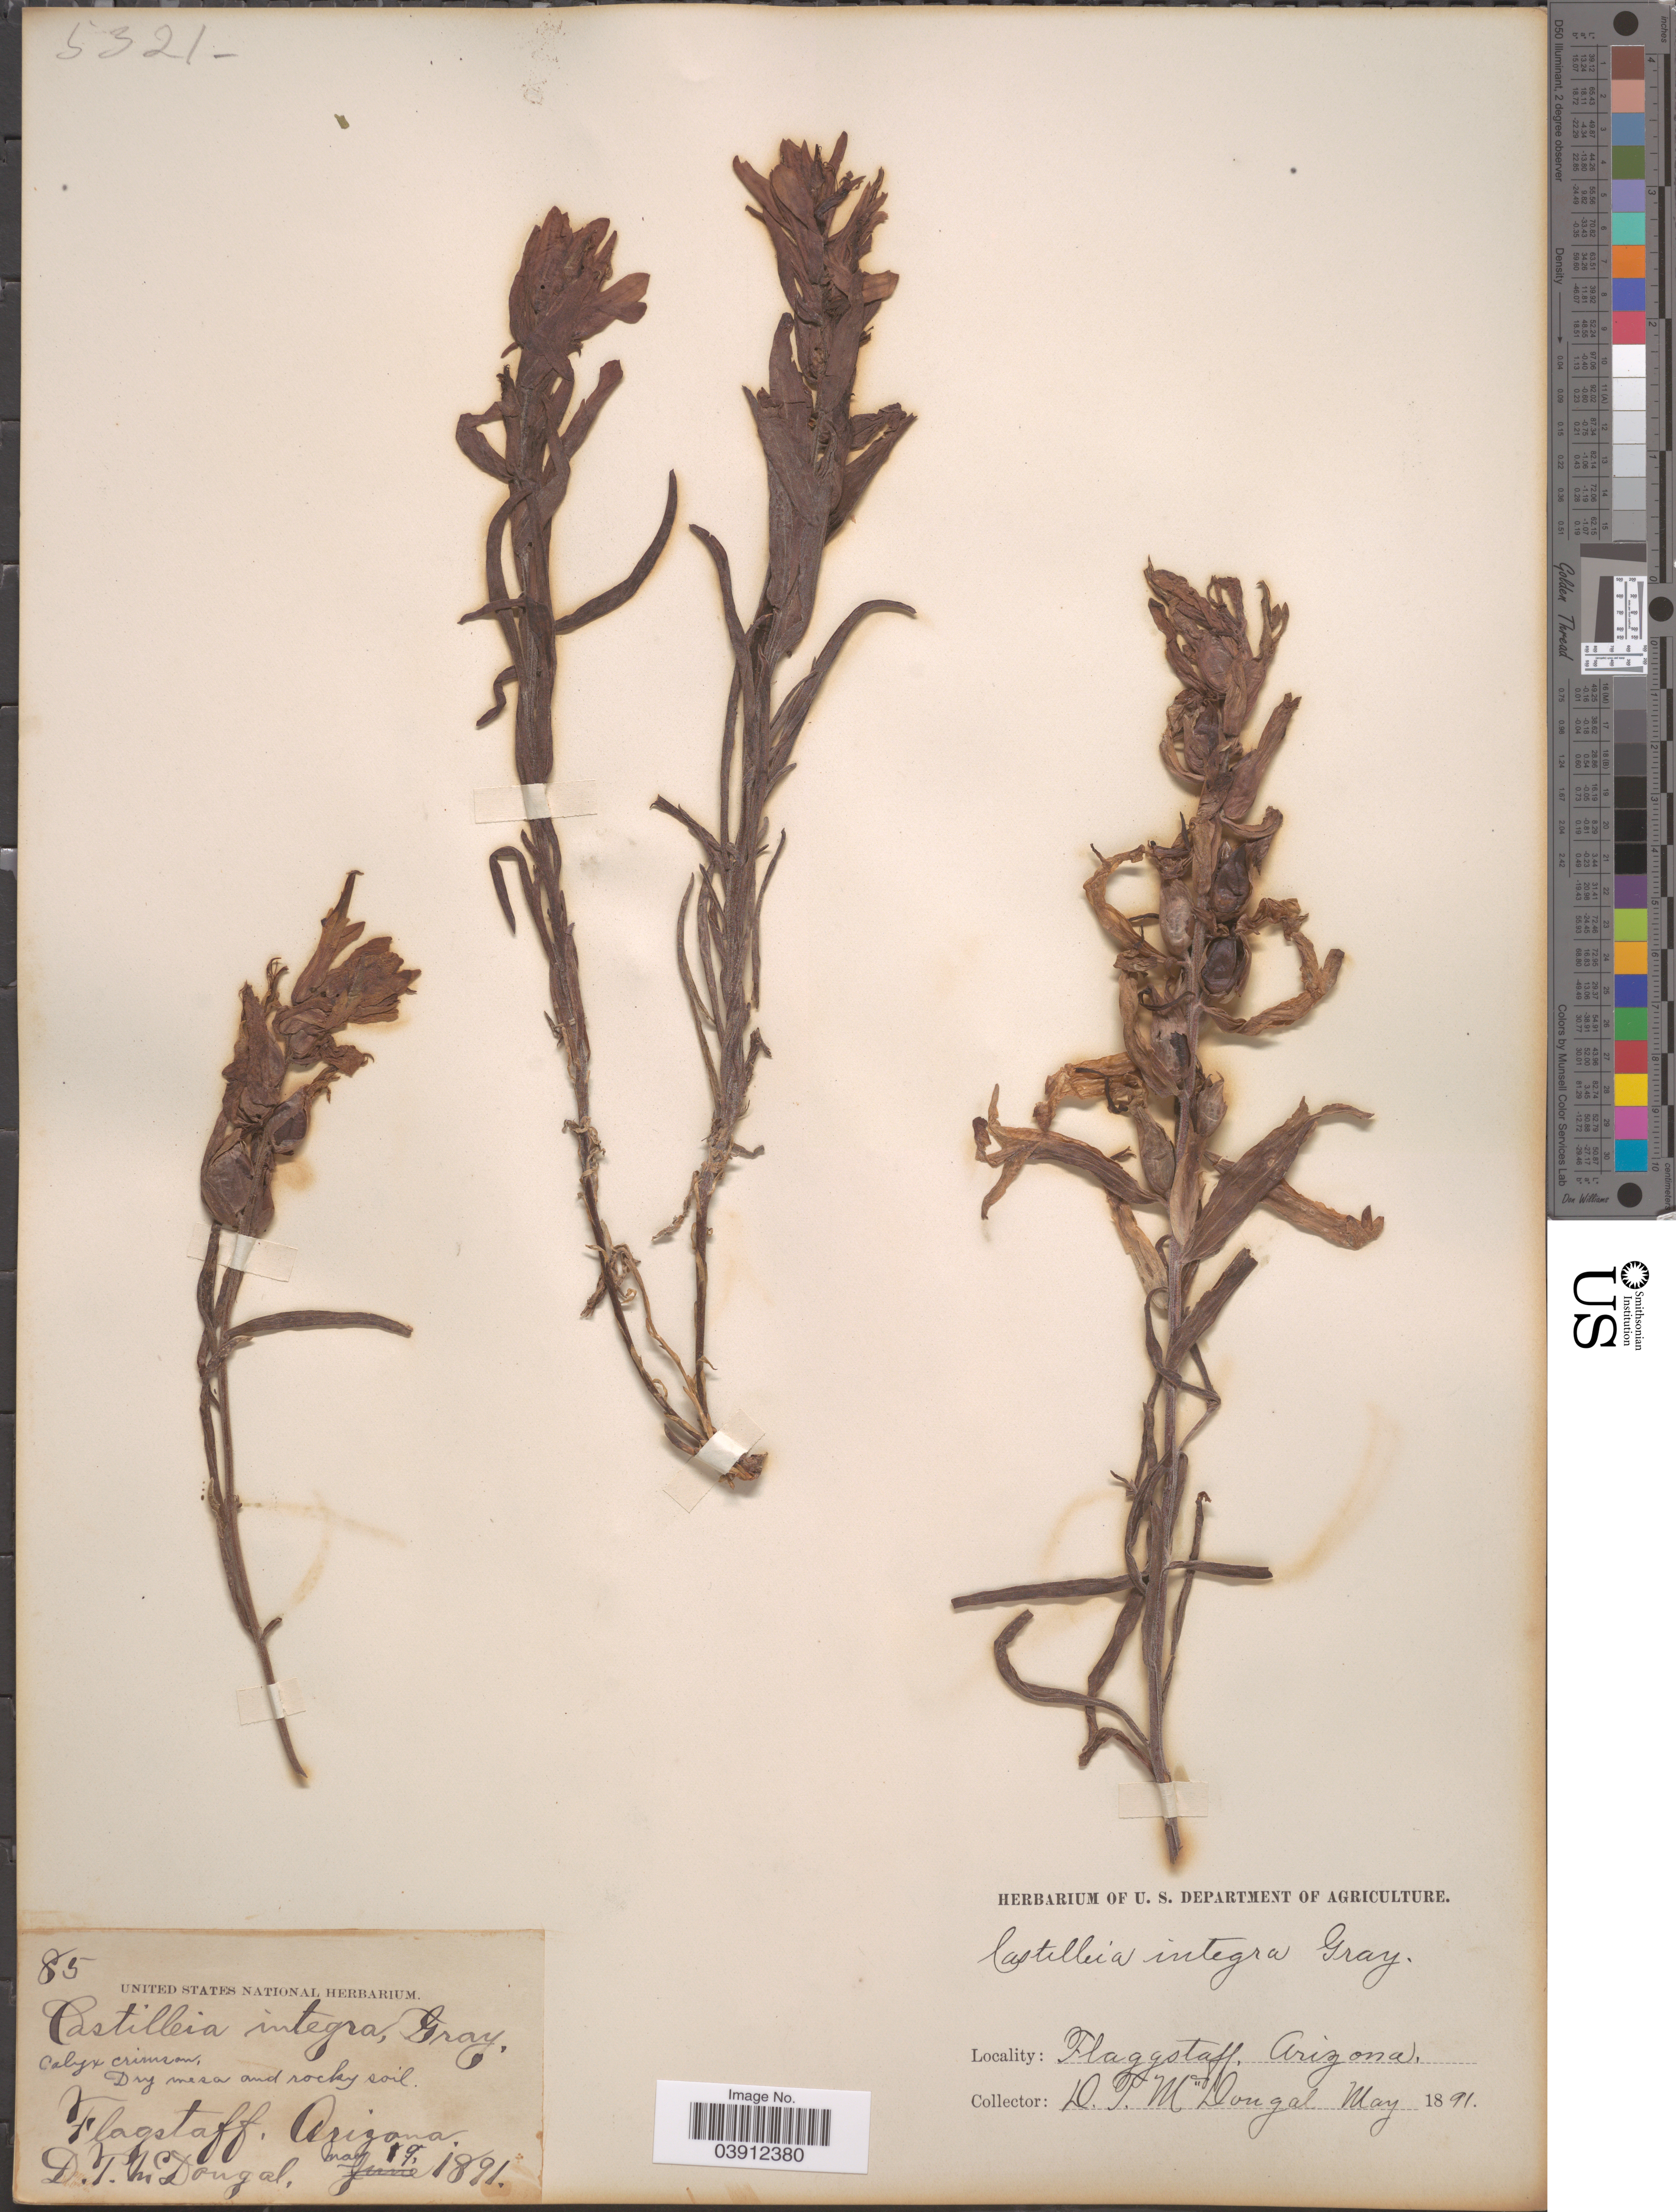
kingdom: Plantae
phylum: Tracheophyta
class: Magnoliopsida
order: Lamiales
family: Orobanchaceae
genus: Castilleja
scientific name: Castilleja integra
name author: A. Gray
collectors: D. McDougal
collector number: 85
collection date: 1891-05-19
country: United States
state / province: Arizona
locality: Flaggstaff.